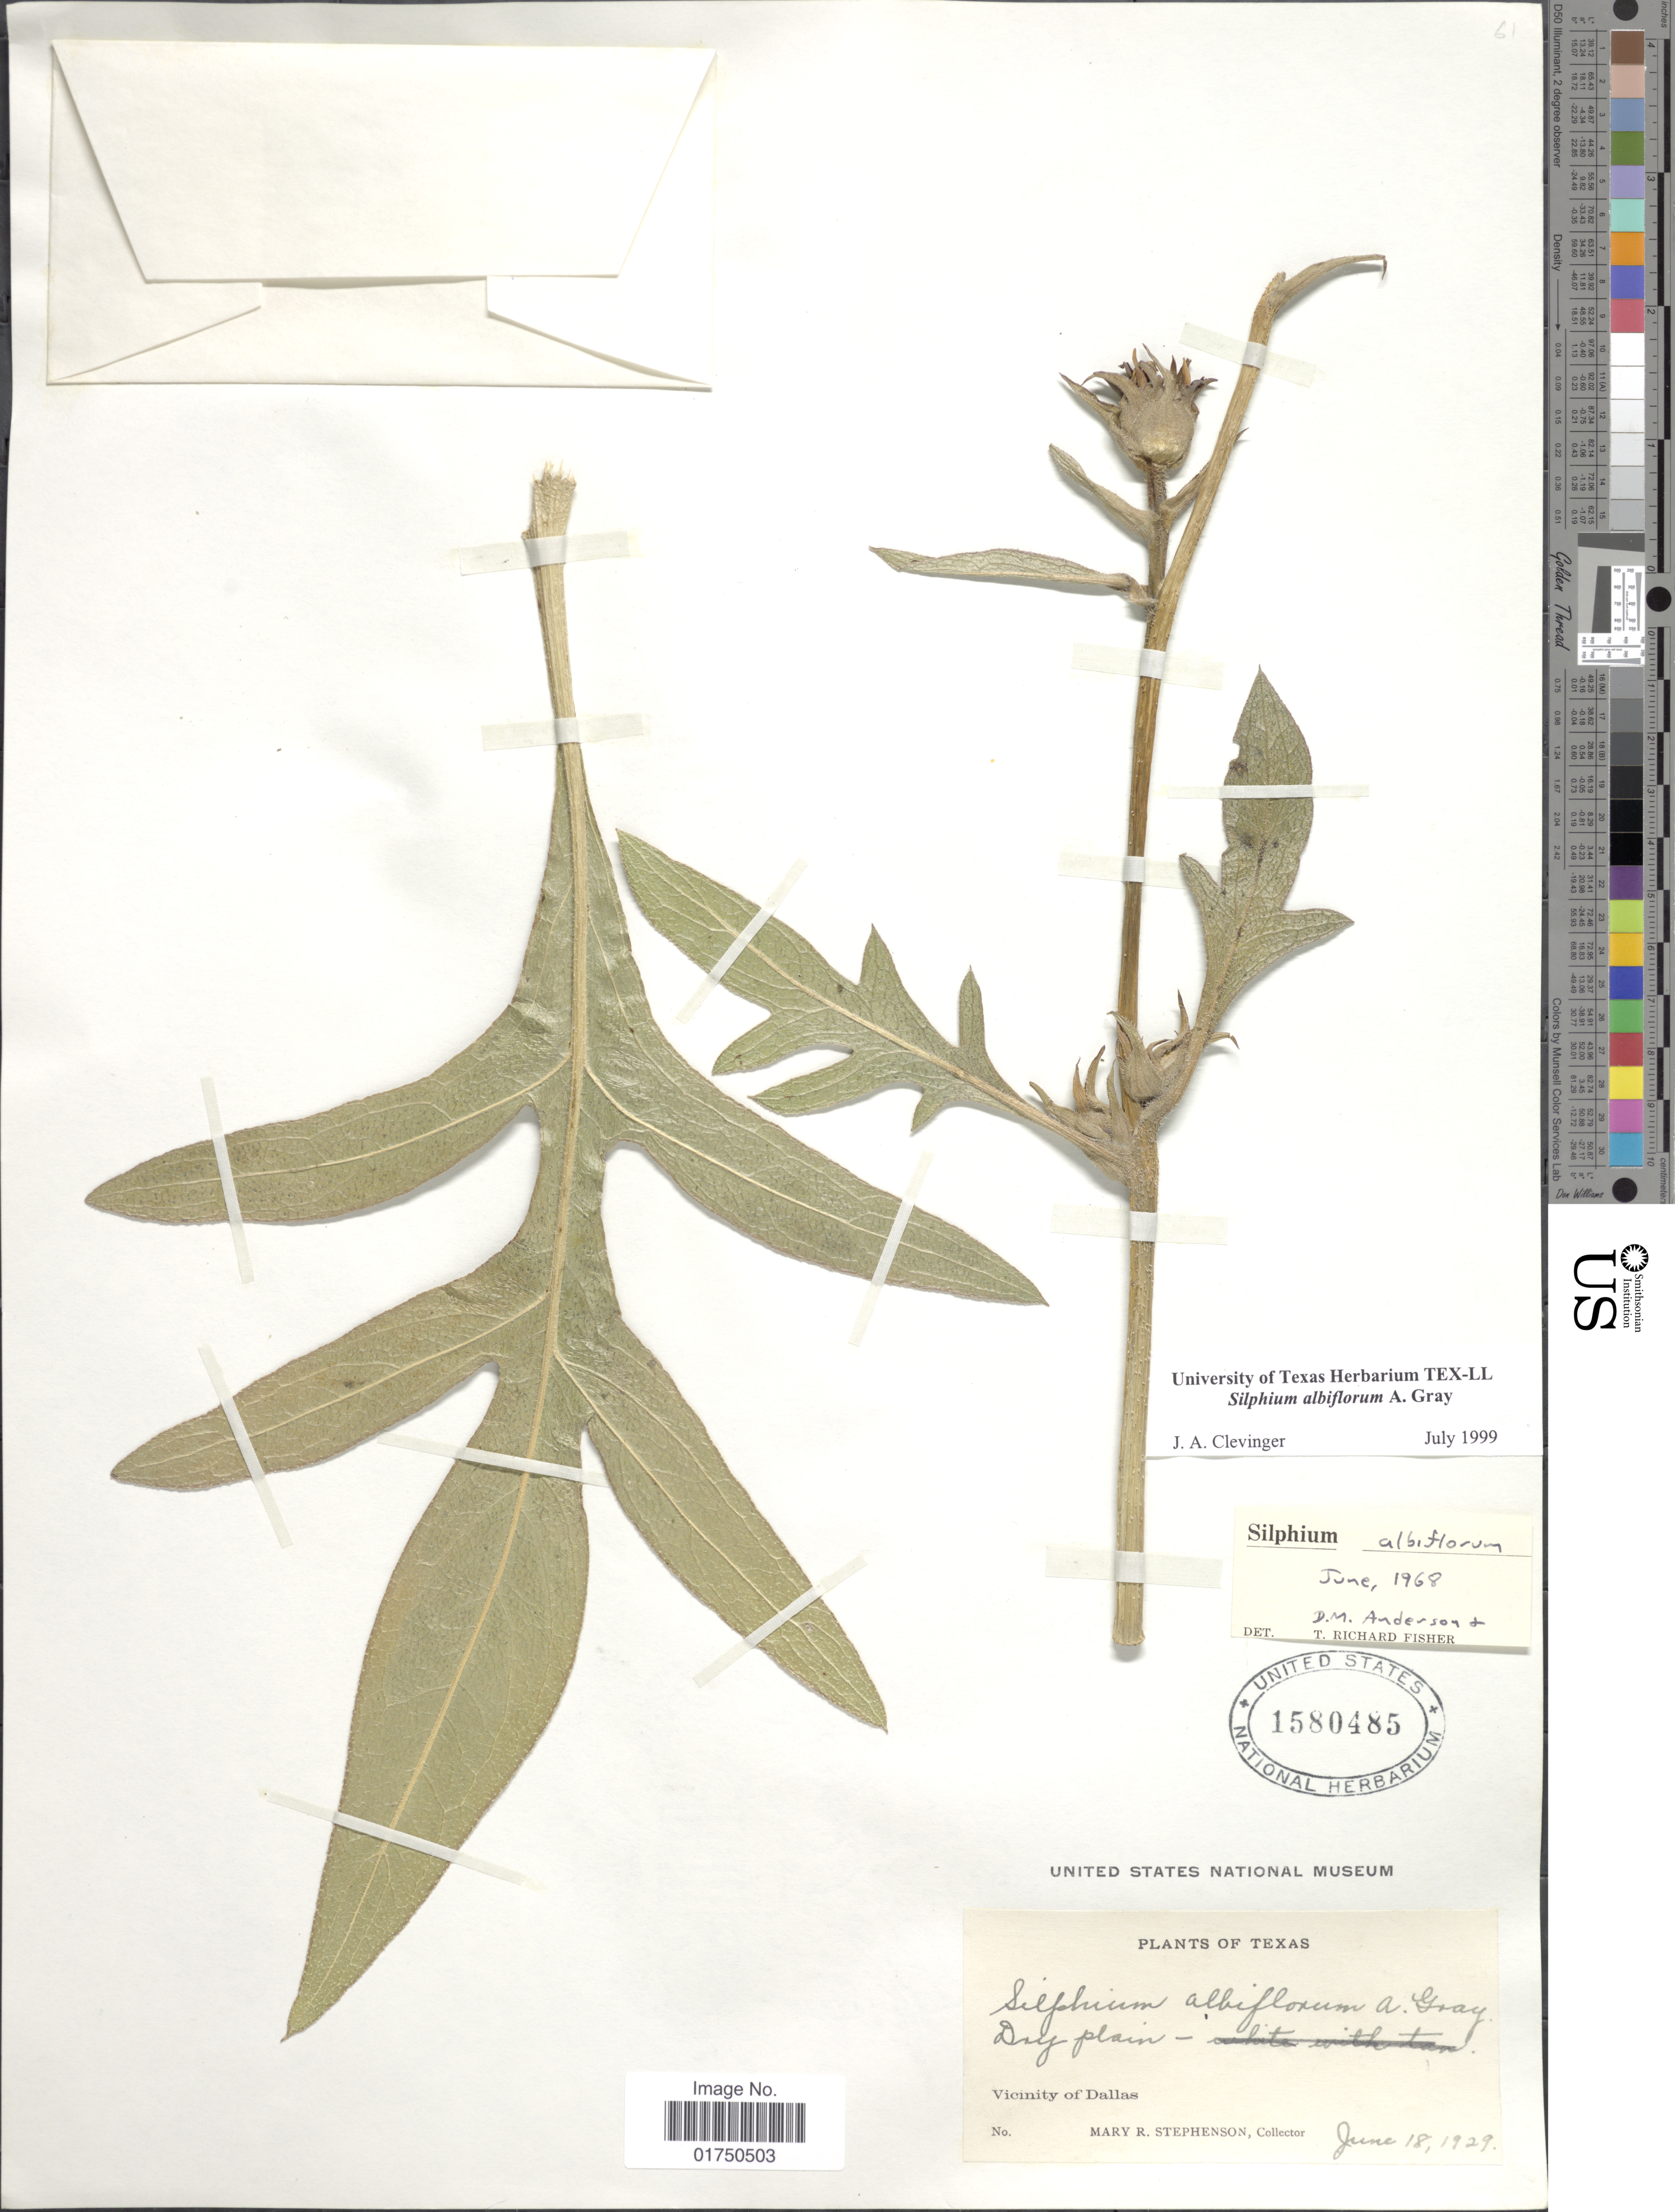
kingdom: Plantae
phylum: Tracheophyta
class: Magnoliopsida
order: Asterales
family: Asteraceae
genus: Silphium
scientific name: Silphium albiflorum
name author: A. Gray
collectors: M. Stephenson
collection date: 1929-06-18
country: United States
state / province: Texas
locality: Dry plain - Vicinity of Dallas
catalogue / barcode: US 1580485